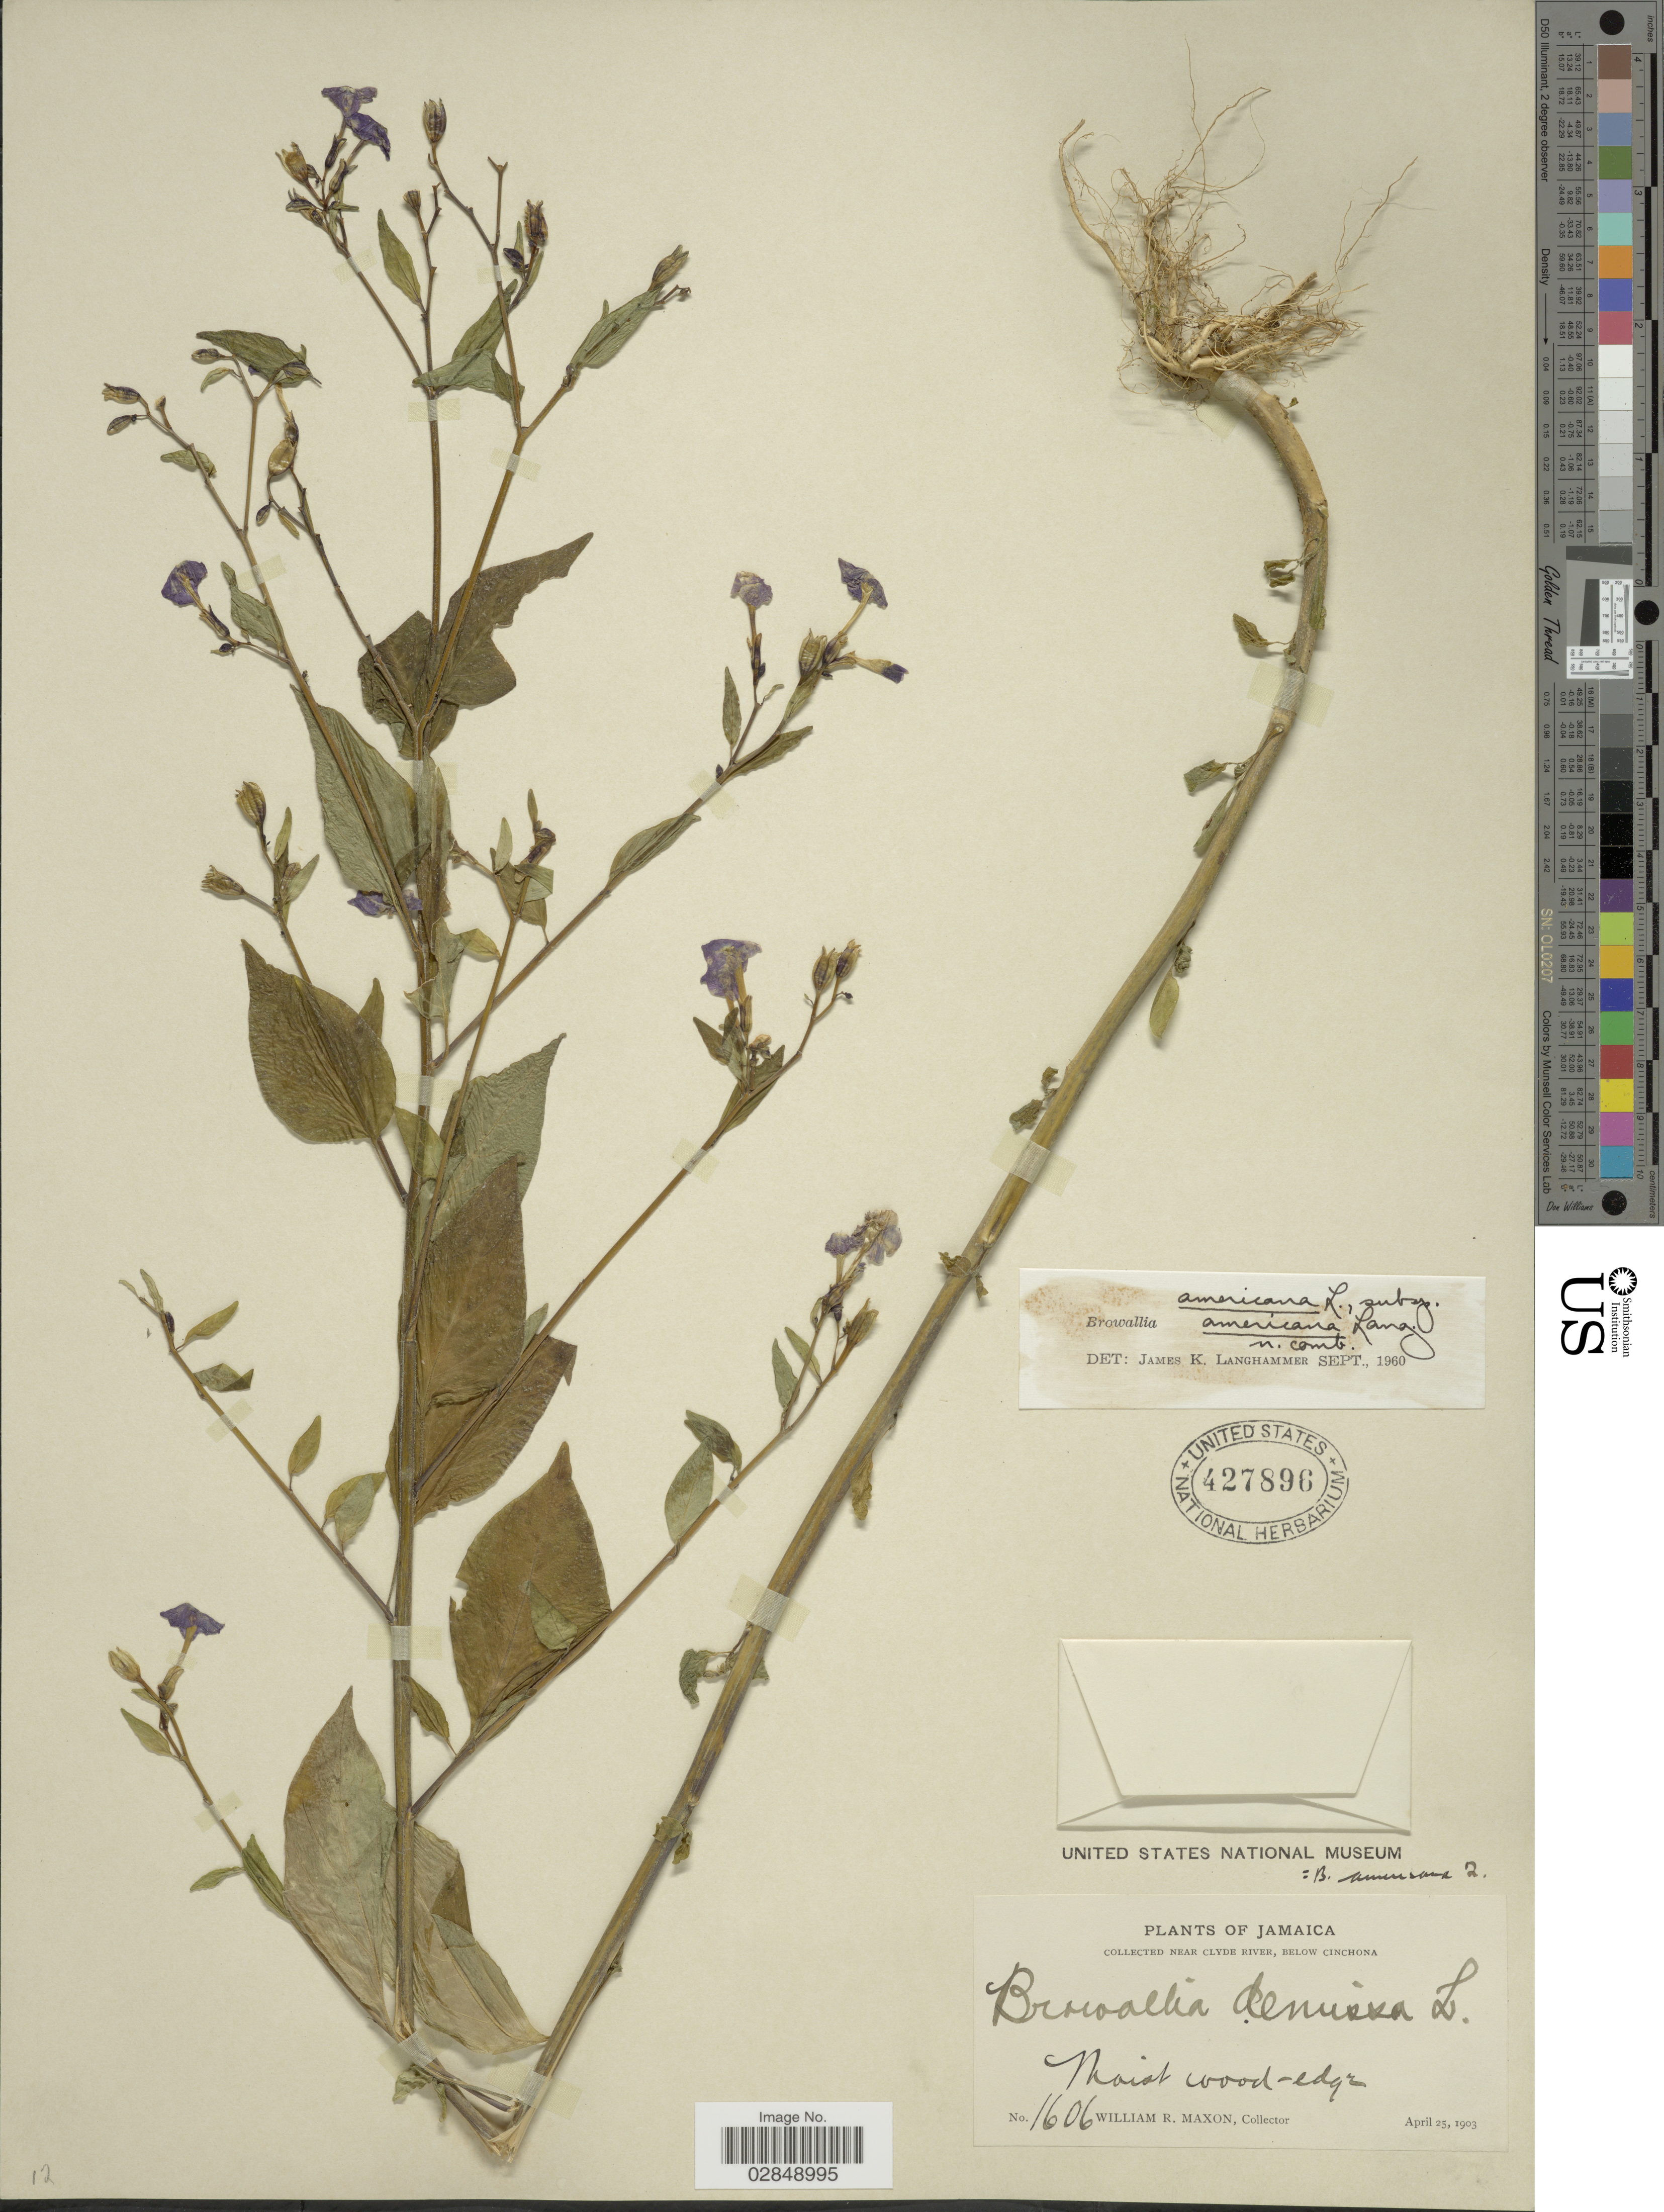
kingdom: Plantae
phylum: Tracheophyta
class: Magnoliopsida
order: Solanales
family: Solanaceae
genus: Browallia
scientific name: Browallia americana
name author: L.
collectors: W. R. Maxon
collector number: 1606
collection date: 1903-04-25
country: Jamaica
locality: Near Clyde River, below Cinchona.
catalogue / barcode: US 427896